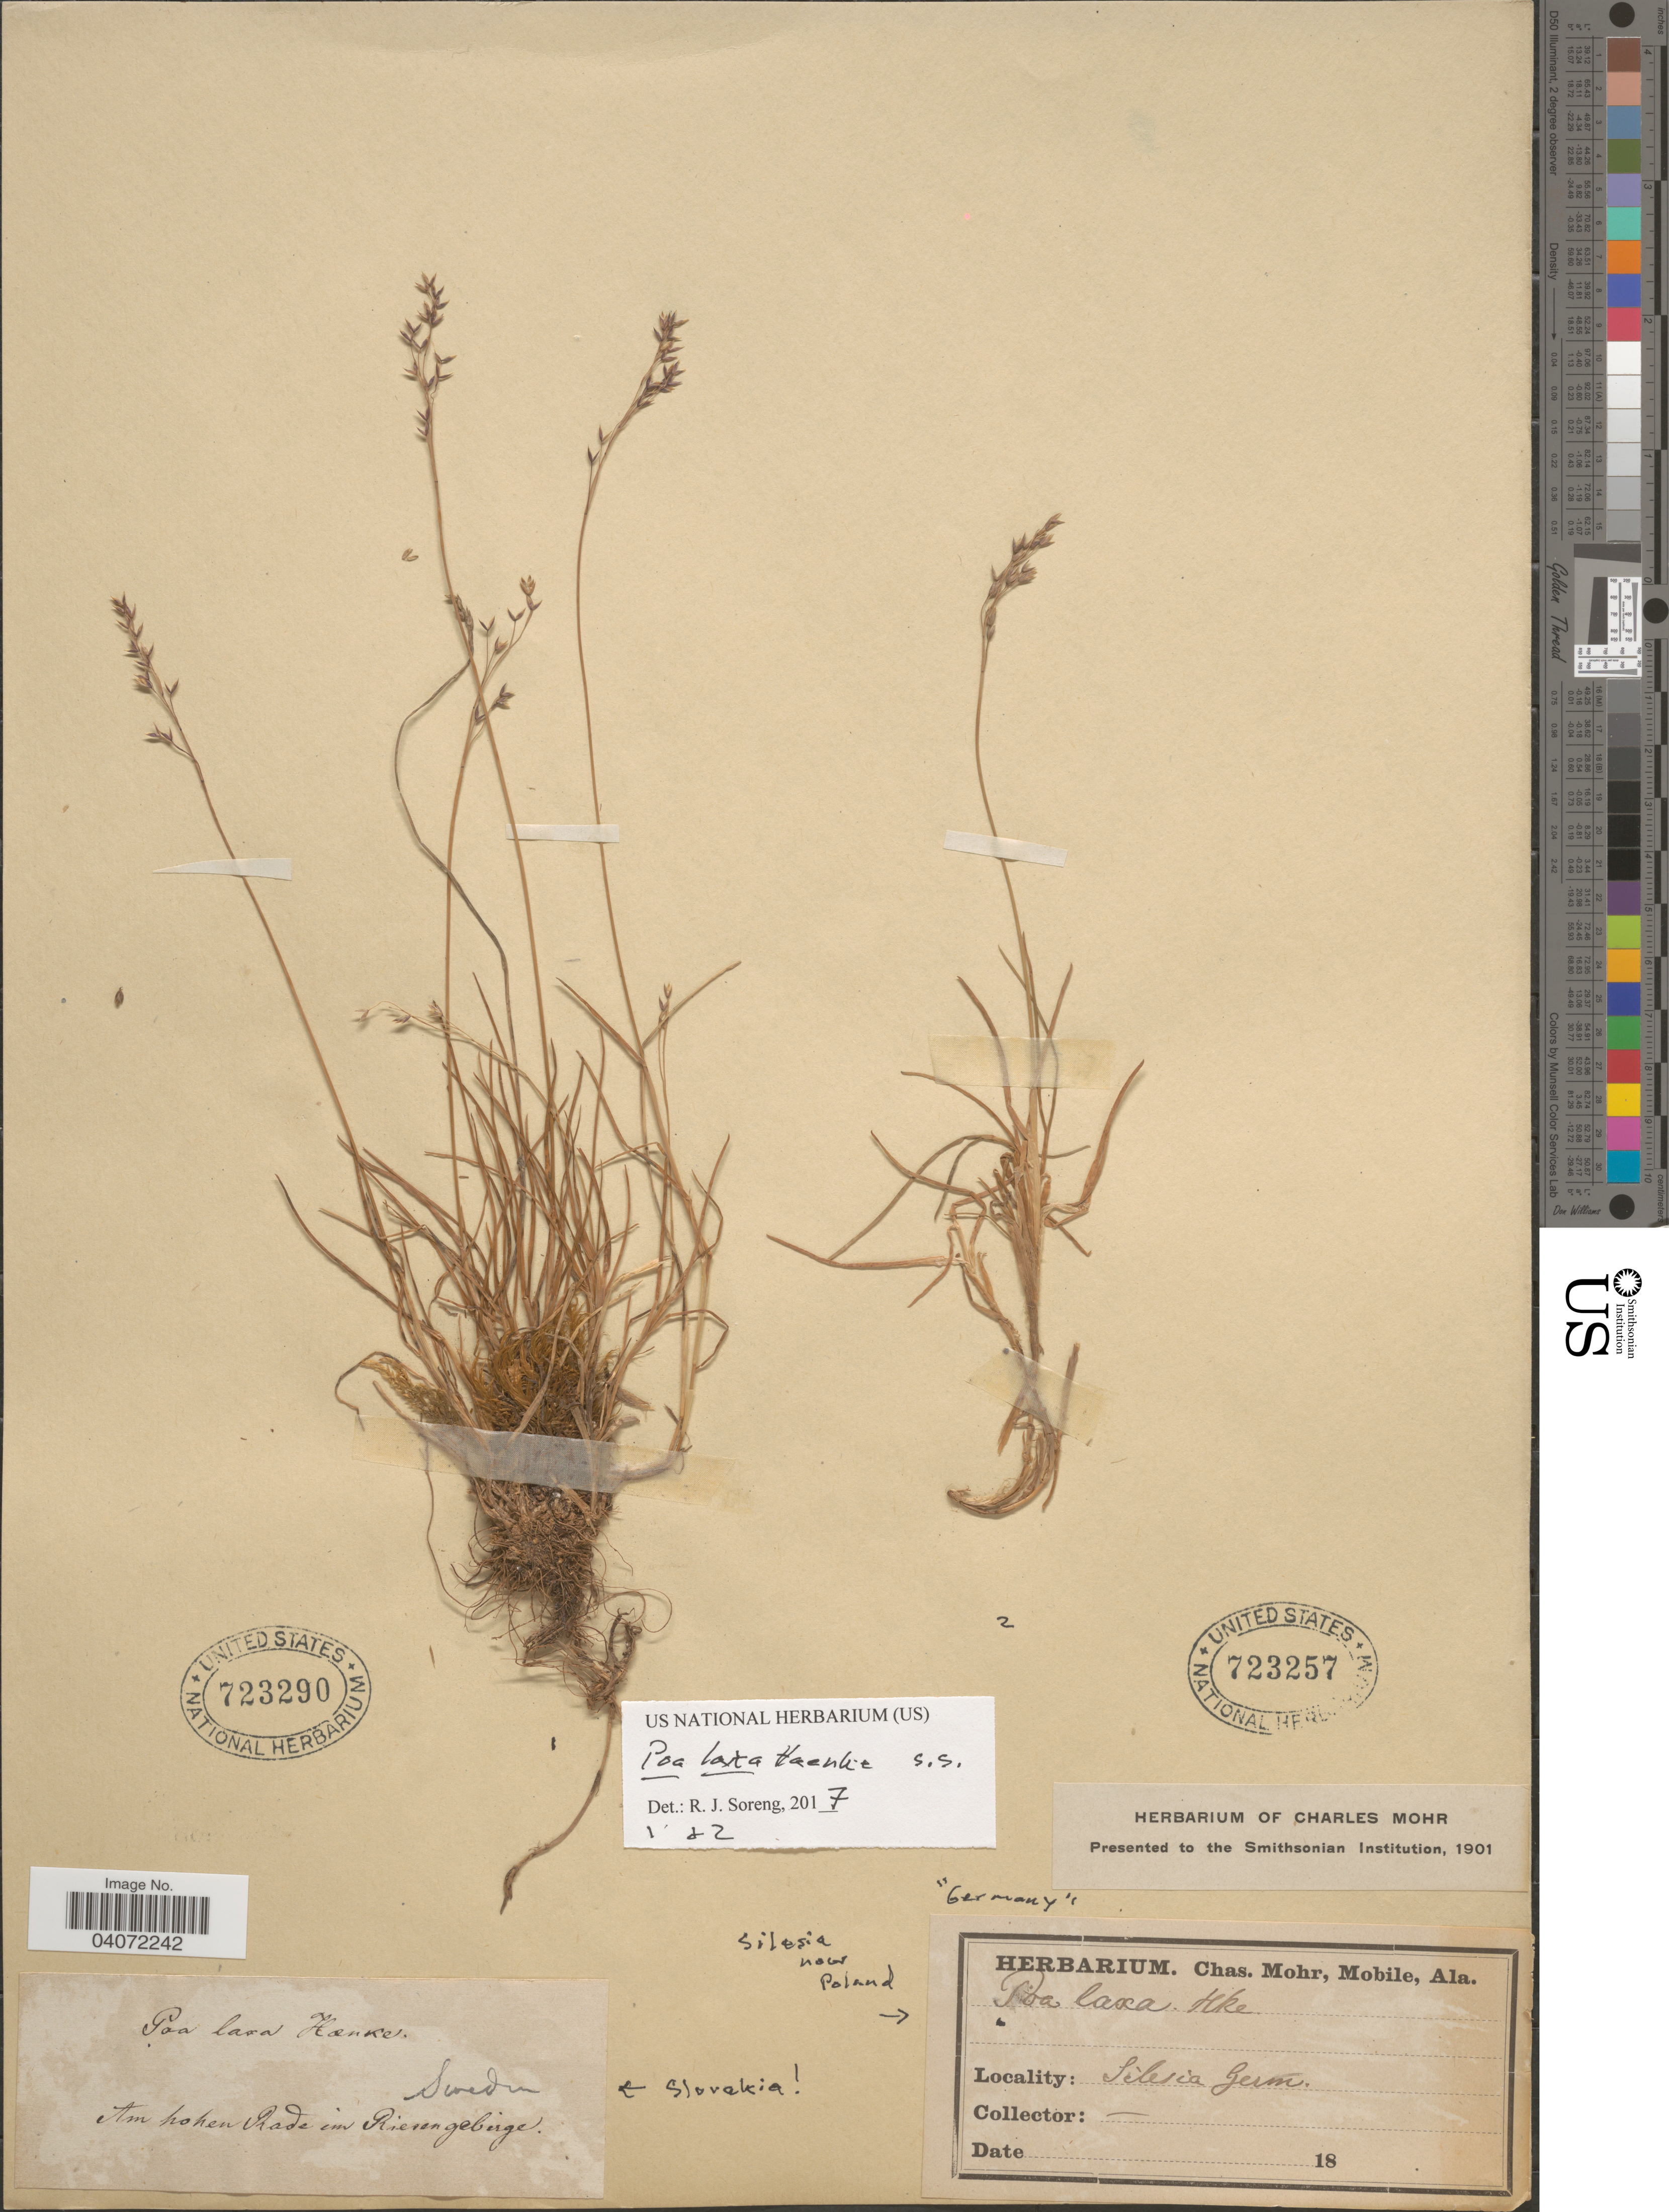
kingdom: Plantae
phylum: Tracheophyta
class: Liliopsida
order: Poales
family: Poaceae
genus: Poa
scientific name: Poa laxa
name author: Haenke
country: Slovakia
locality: Am hohen Rade im Riesengebirge.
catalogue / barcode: US 723290-2